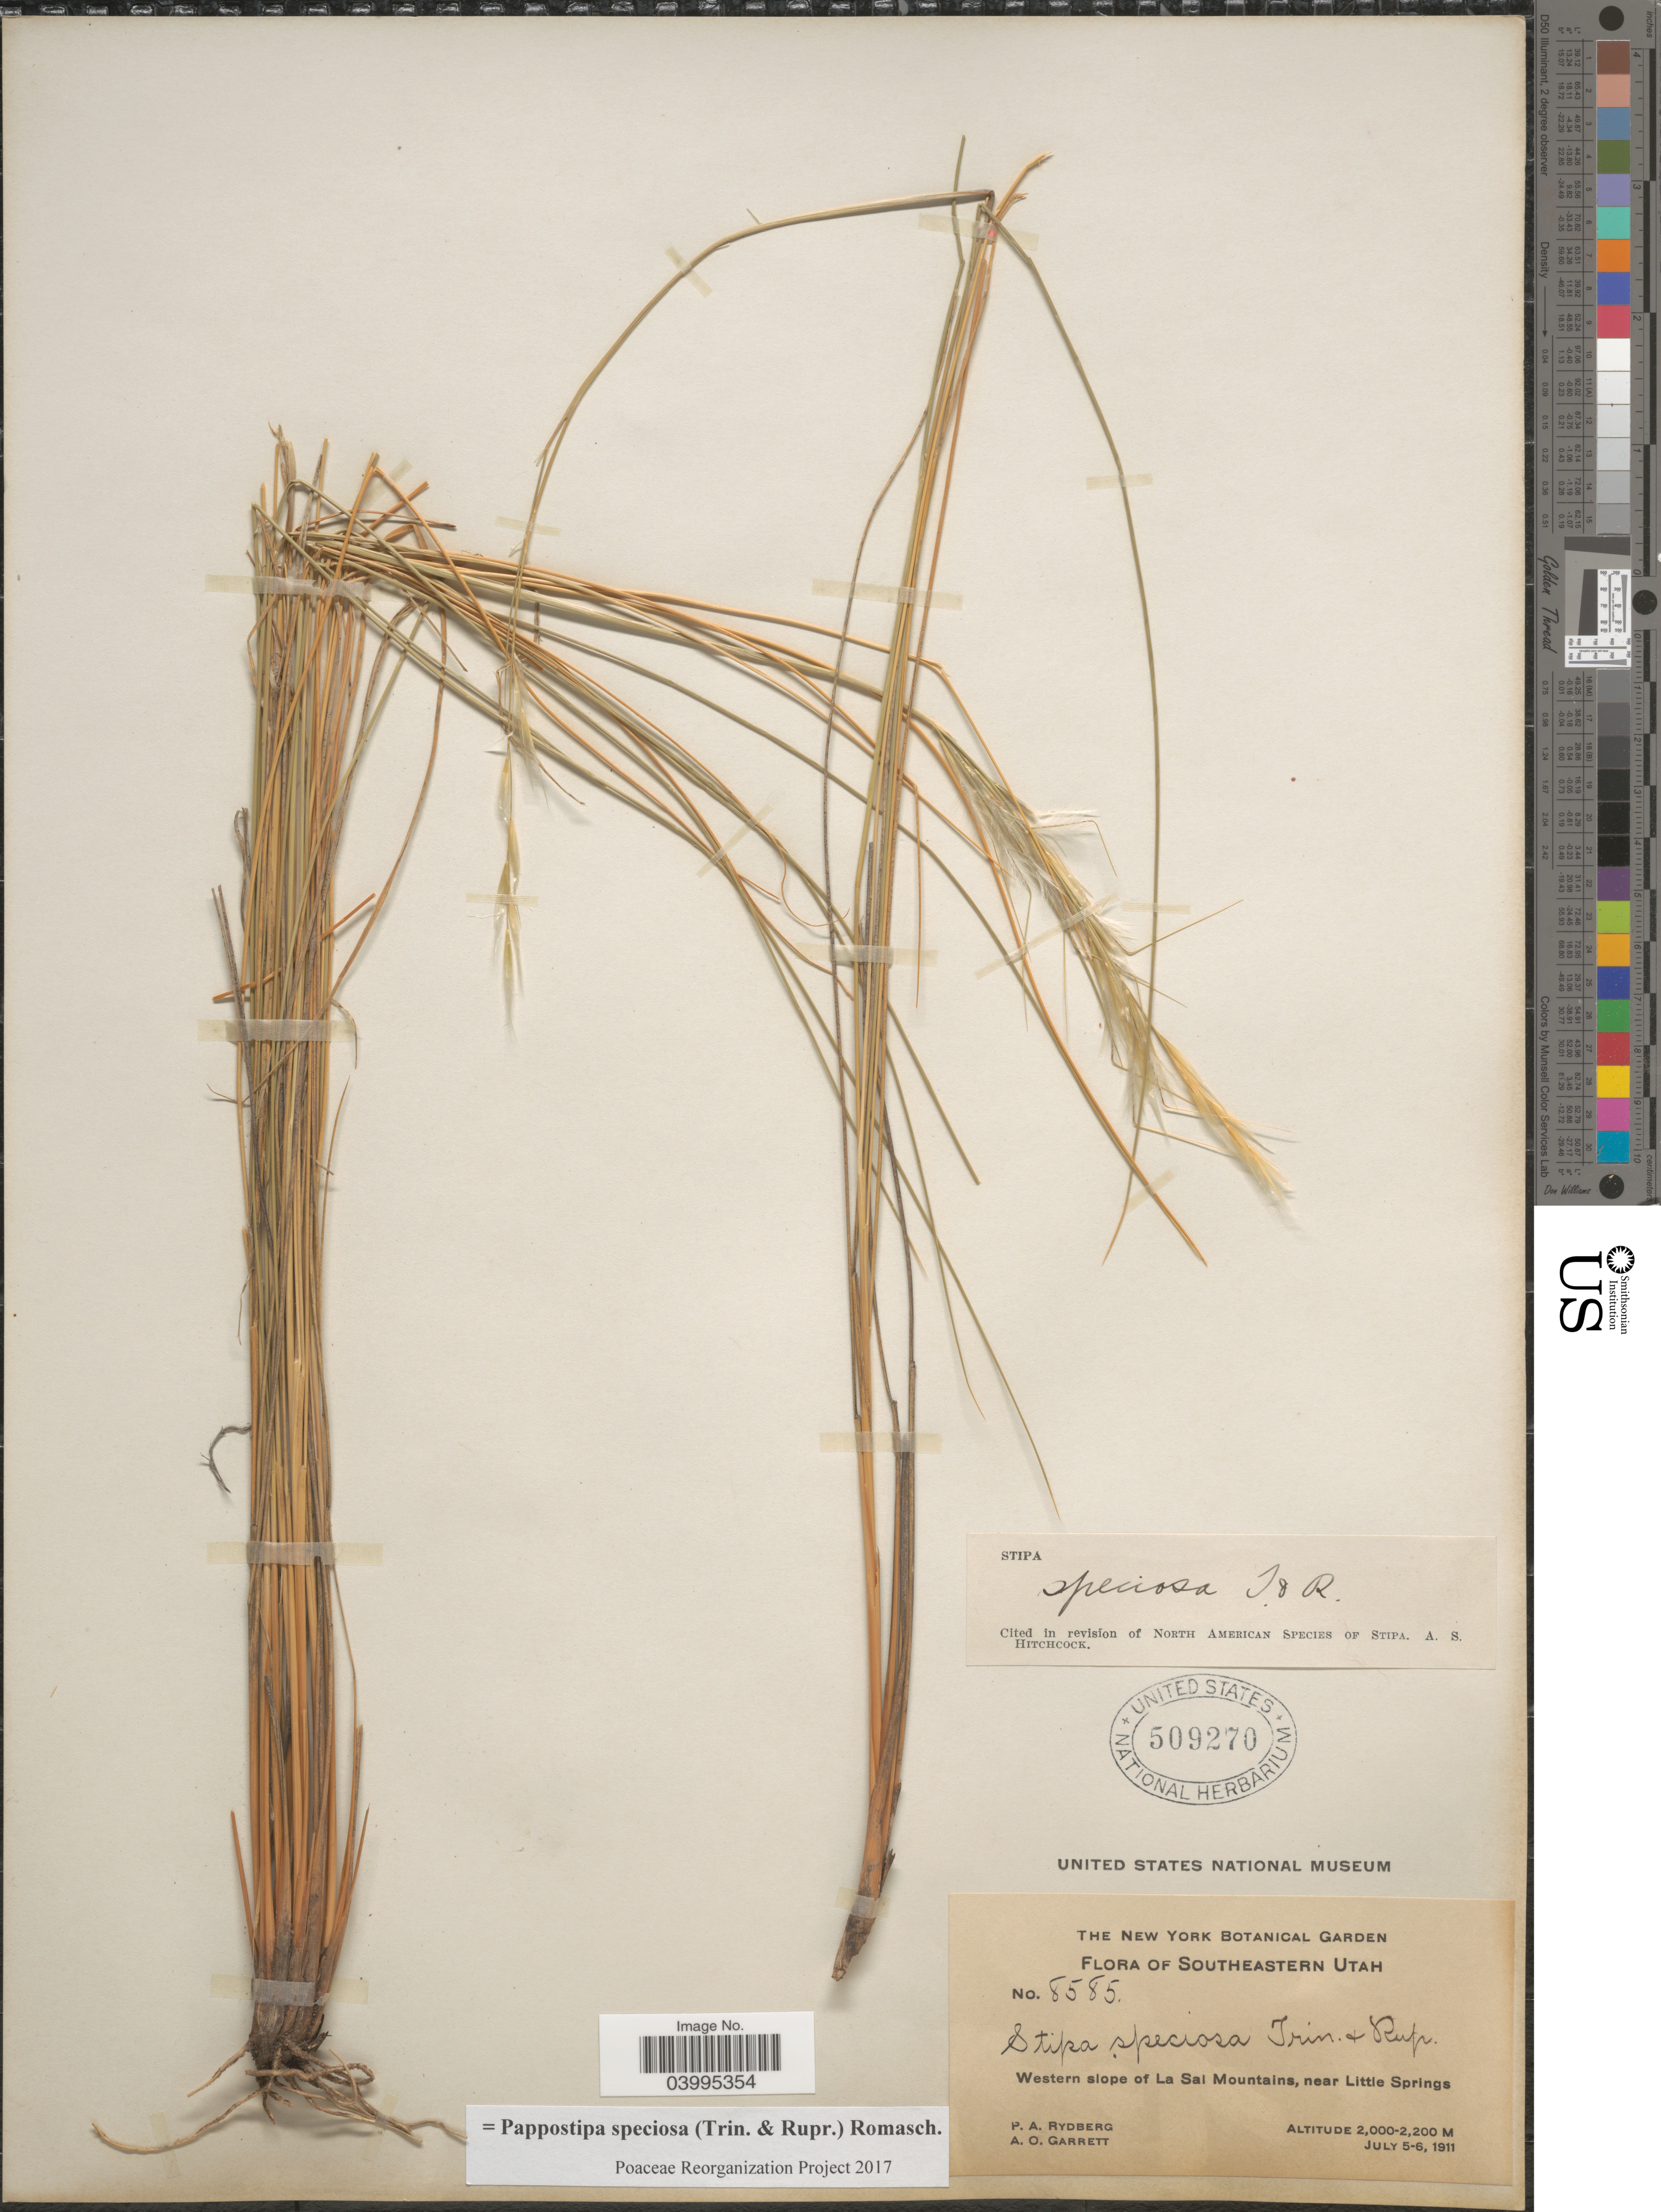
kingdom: Plantae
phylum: Tracheophyta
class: Liliopsida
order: Poales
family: Poaceae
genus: Pappostipa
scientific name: Pappostipa speciosa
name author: (Trin. & Rupr.) Romasch.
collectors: P. A. Rydberg & A. O. Garrett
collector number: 8585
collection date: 1911-07-05/1911-07-06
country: United States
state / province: Utah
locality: Southeastern Utah. Western slope of La Sal Mountains, near Little Springs.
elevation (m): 2000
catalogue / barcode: US 509270